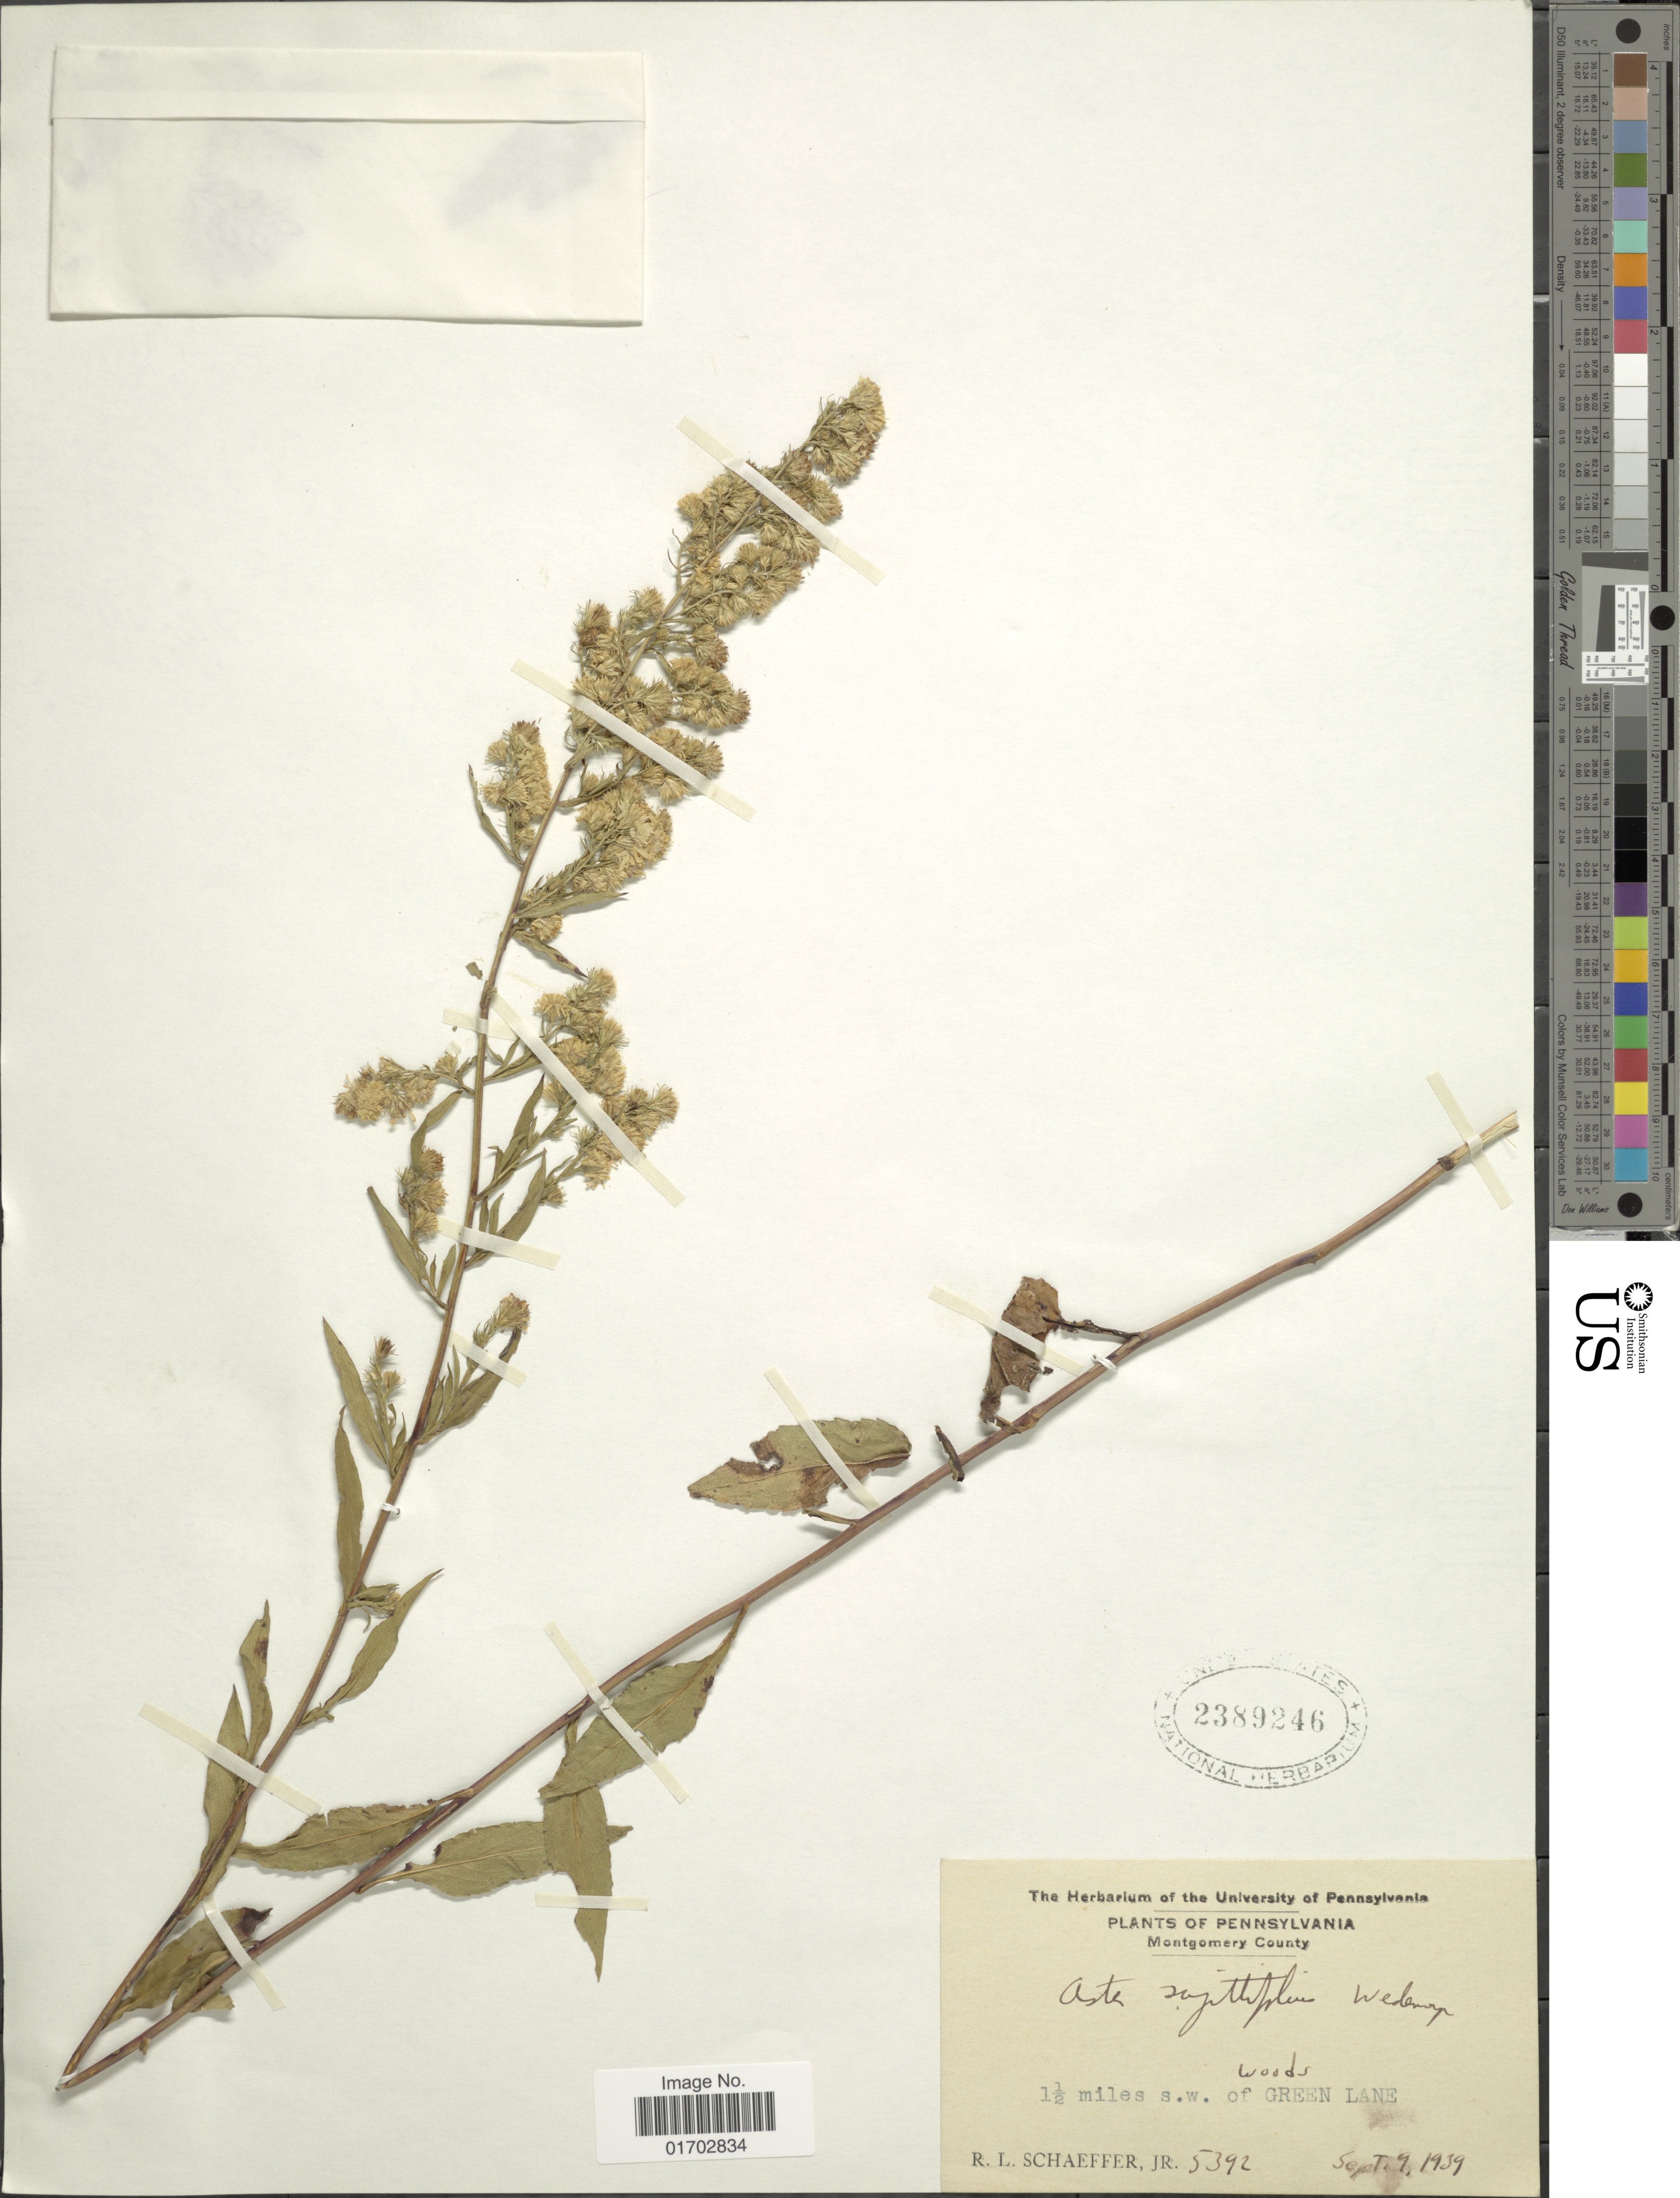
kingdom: Plantae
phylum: Tracheophyta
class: Magnoliopsida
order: Asterales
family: Asteraceae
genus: Symphyotrichum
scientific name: Symphyotrichum sagittifolium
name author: (Wedem. ex Willd.) G.L. Nesom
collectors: R. Schaeffer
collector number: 5392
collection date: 1939-09-09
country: United States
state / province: Pennsylvania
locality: Montgomery County, 1 1/2 miles s.w. of Green Lake.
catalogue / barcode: US 2389246